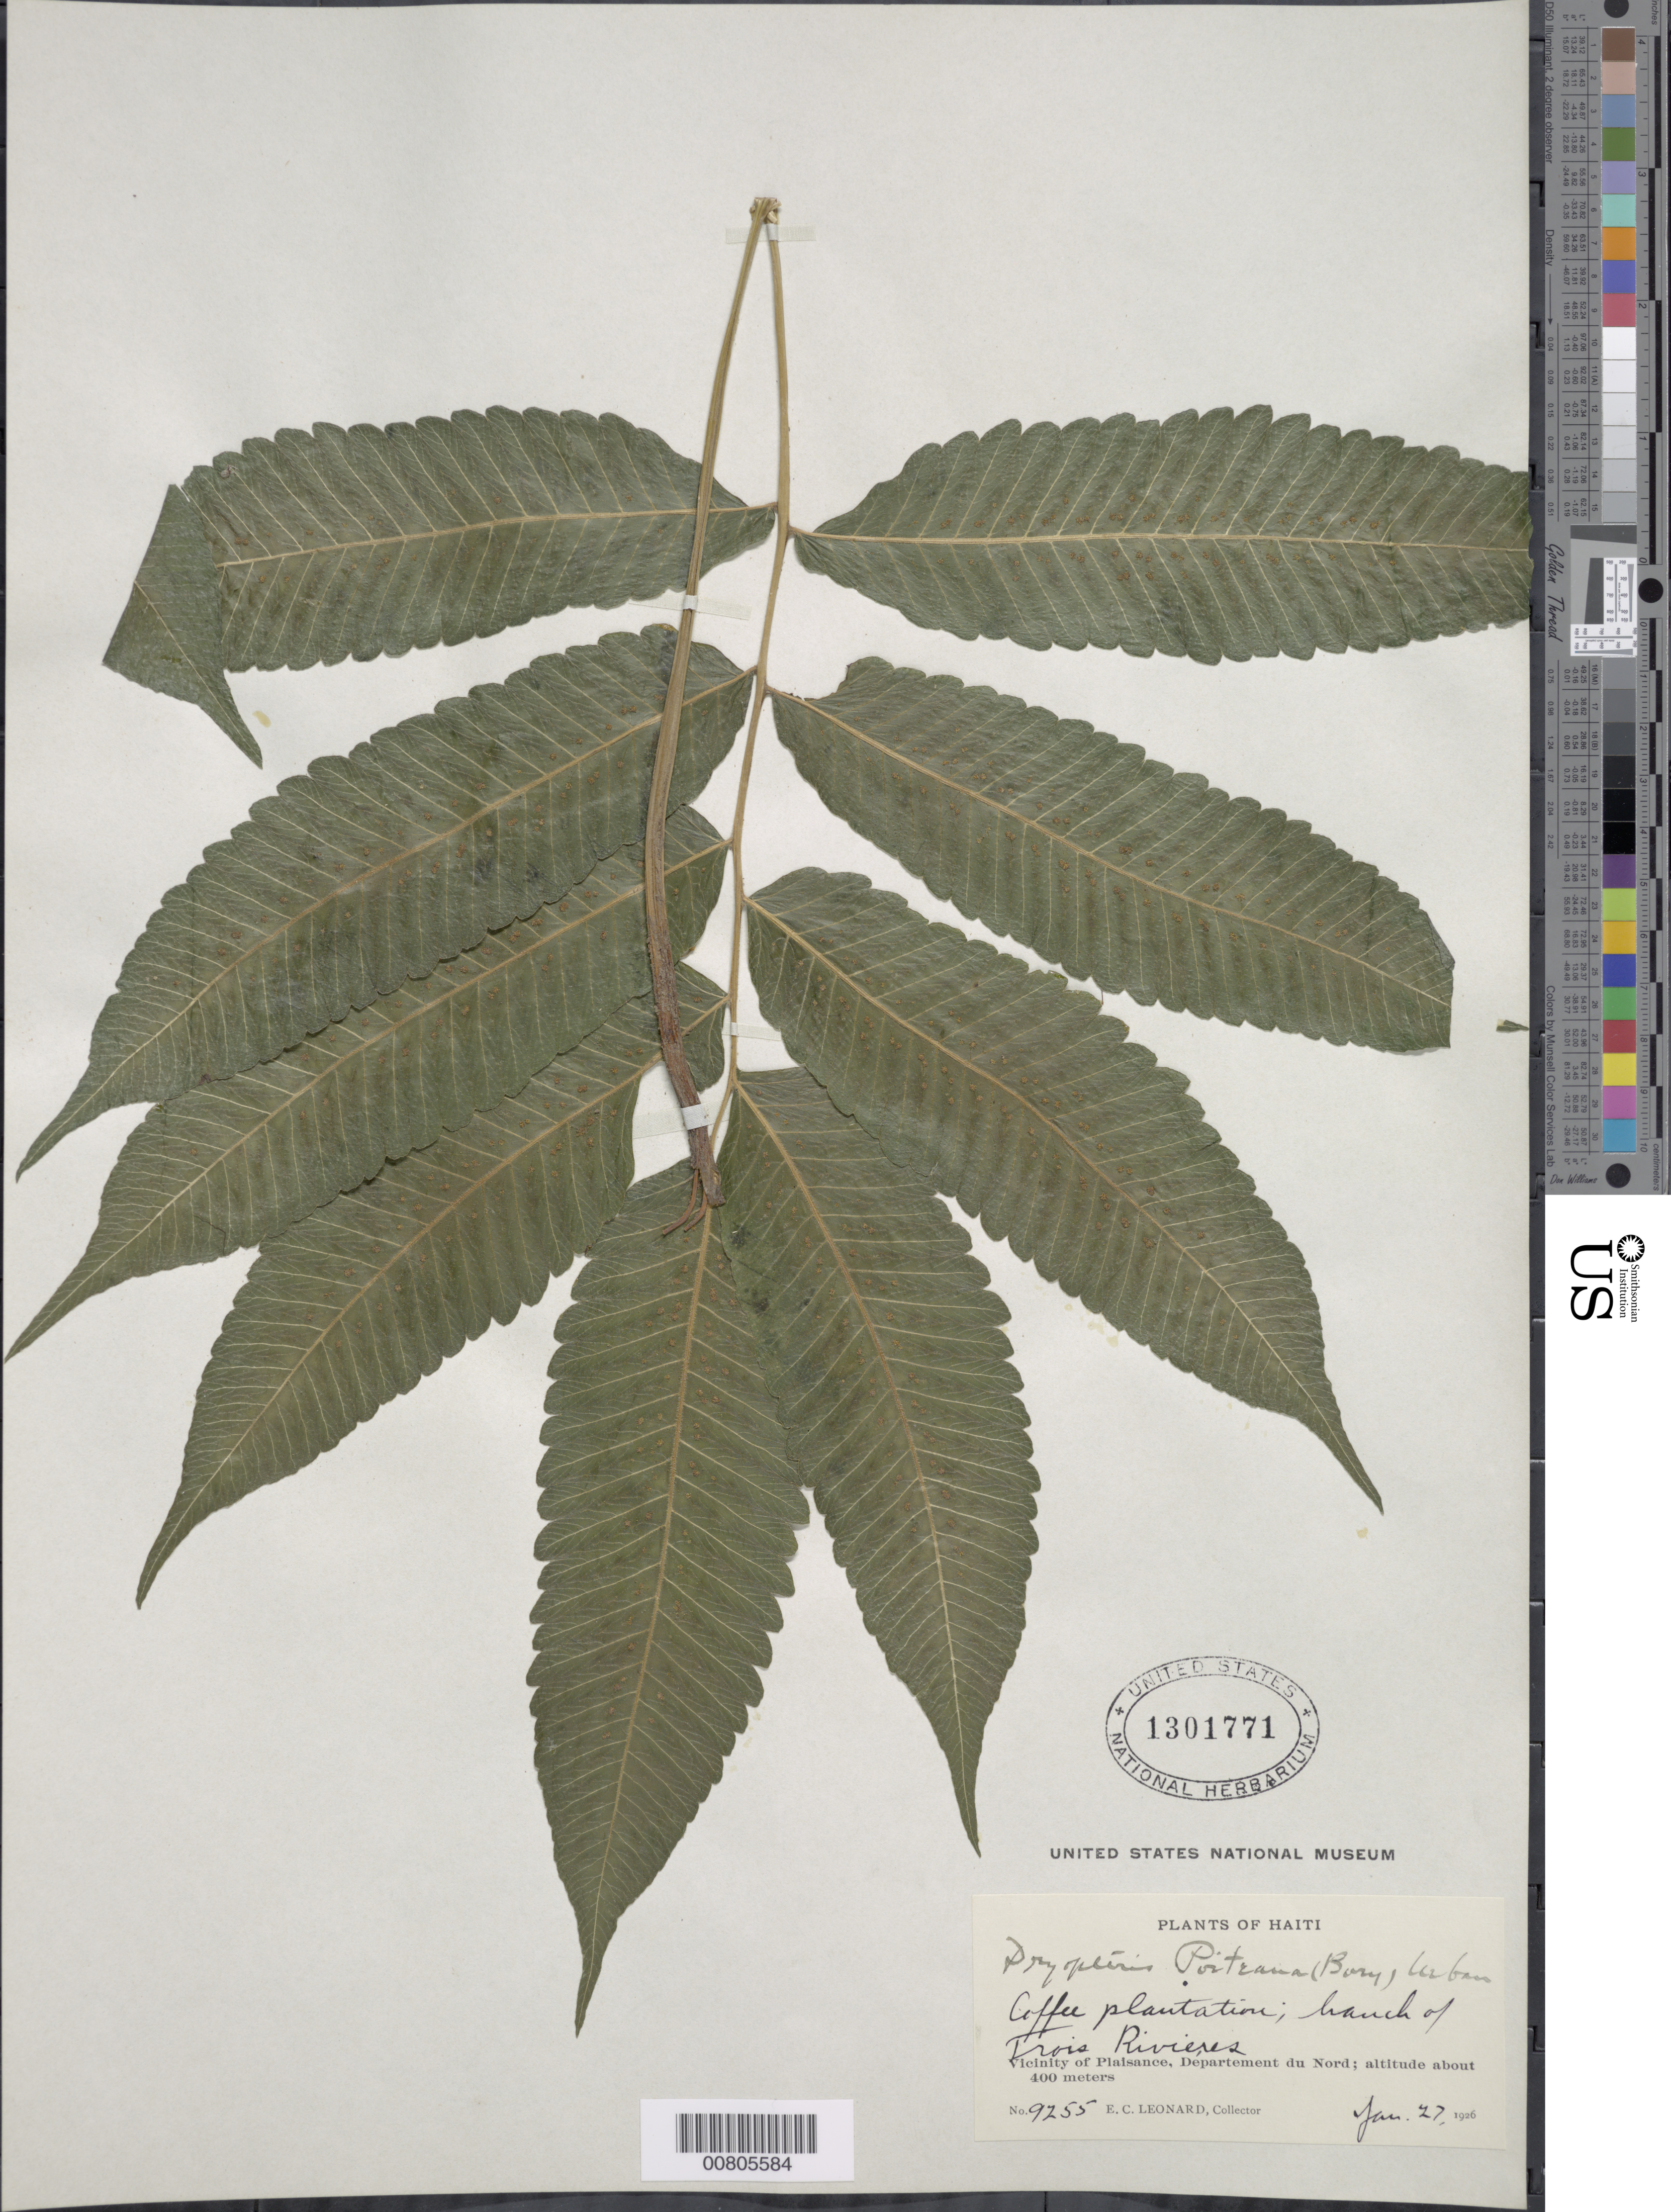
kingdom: Plantae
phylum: Tracheophyta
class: Polypodiopsida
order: Polypodiales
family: Thelypteridaceae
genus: Goniopteris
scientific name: Goniopteris poiteana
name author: (Bory) Ching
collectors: E. C. Leonard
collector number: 9255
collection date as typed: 27 Jan 1926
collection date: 1926-01-27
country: Haiti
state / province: Nord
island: Hispaniola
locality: Plaisance vicinity, Trois Rivieres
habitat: Coffee plantation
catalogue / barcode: US 1301771